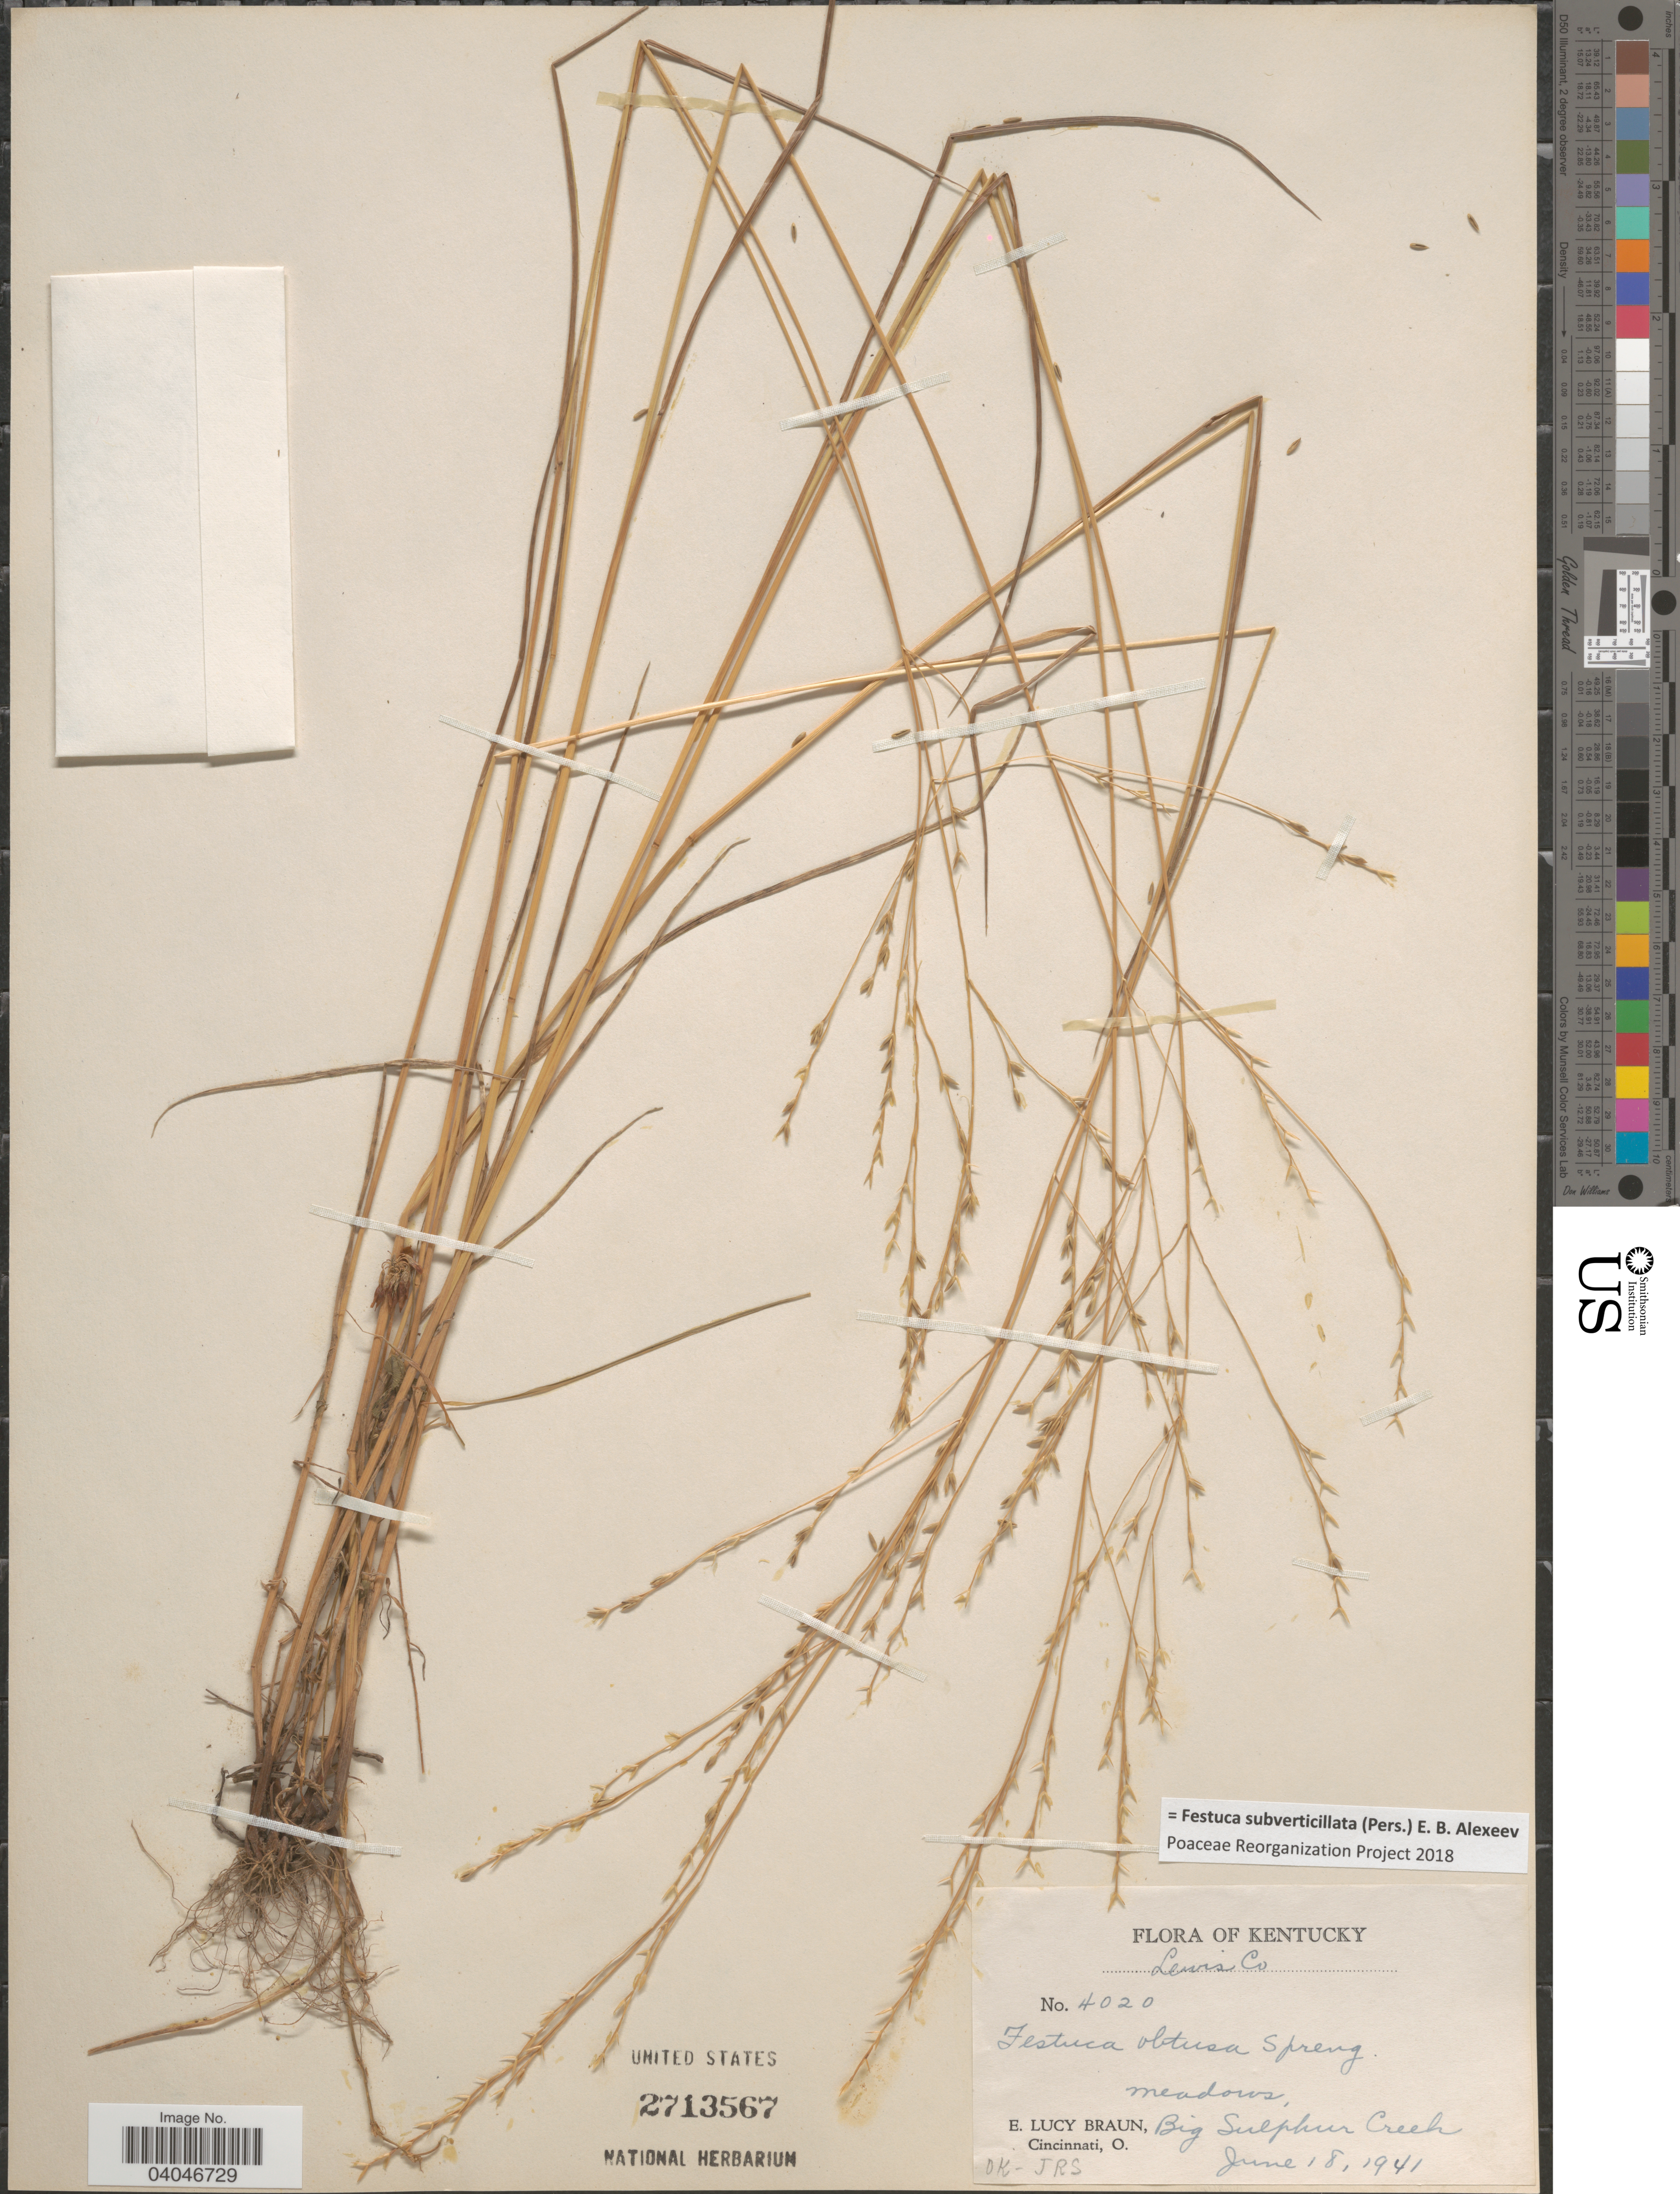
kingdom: Plantae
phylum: Tracheophyta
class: Liliopsida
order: Poales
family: Poaceae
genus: Festuca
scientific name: Festuca subverticillata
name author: (Pers.) E.B. Alexeev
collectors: E. L. Braun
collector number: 4020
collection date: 1941-06-18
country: United States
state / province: Kentucky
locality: Lewis Co. Big Sulphur Creek.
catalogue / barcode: US 2713567